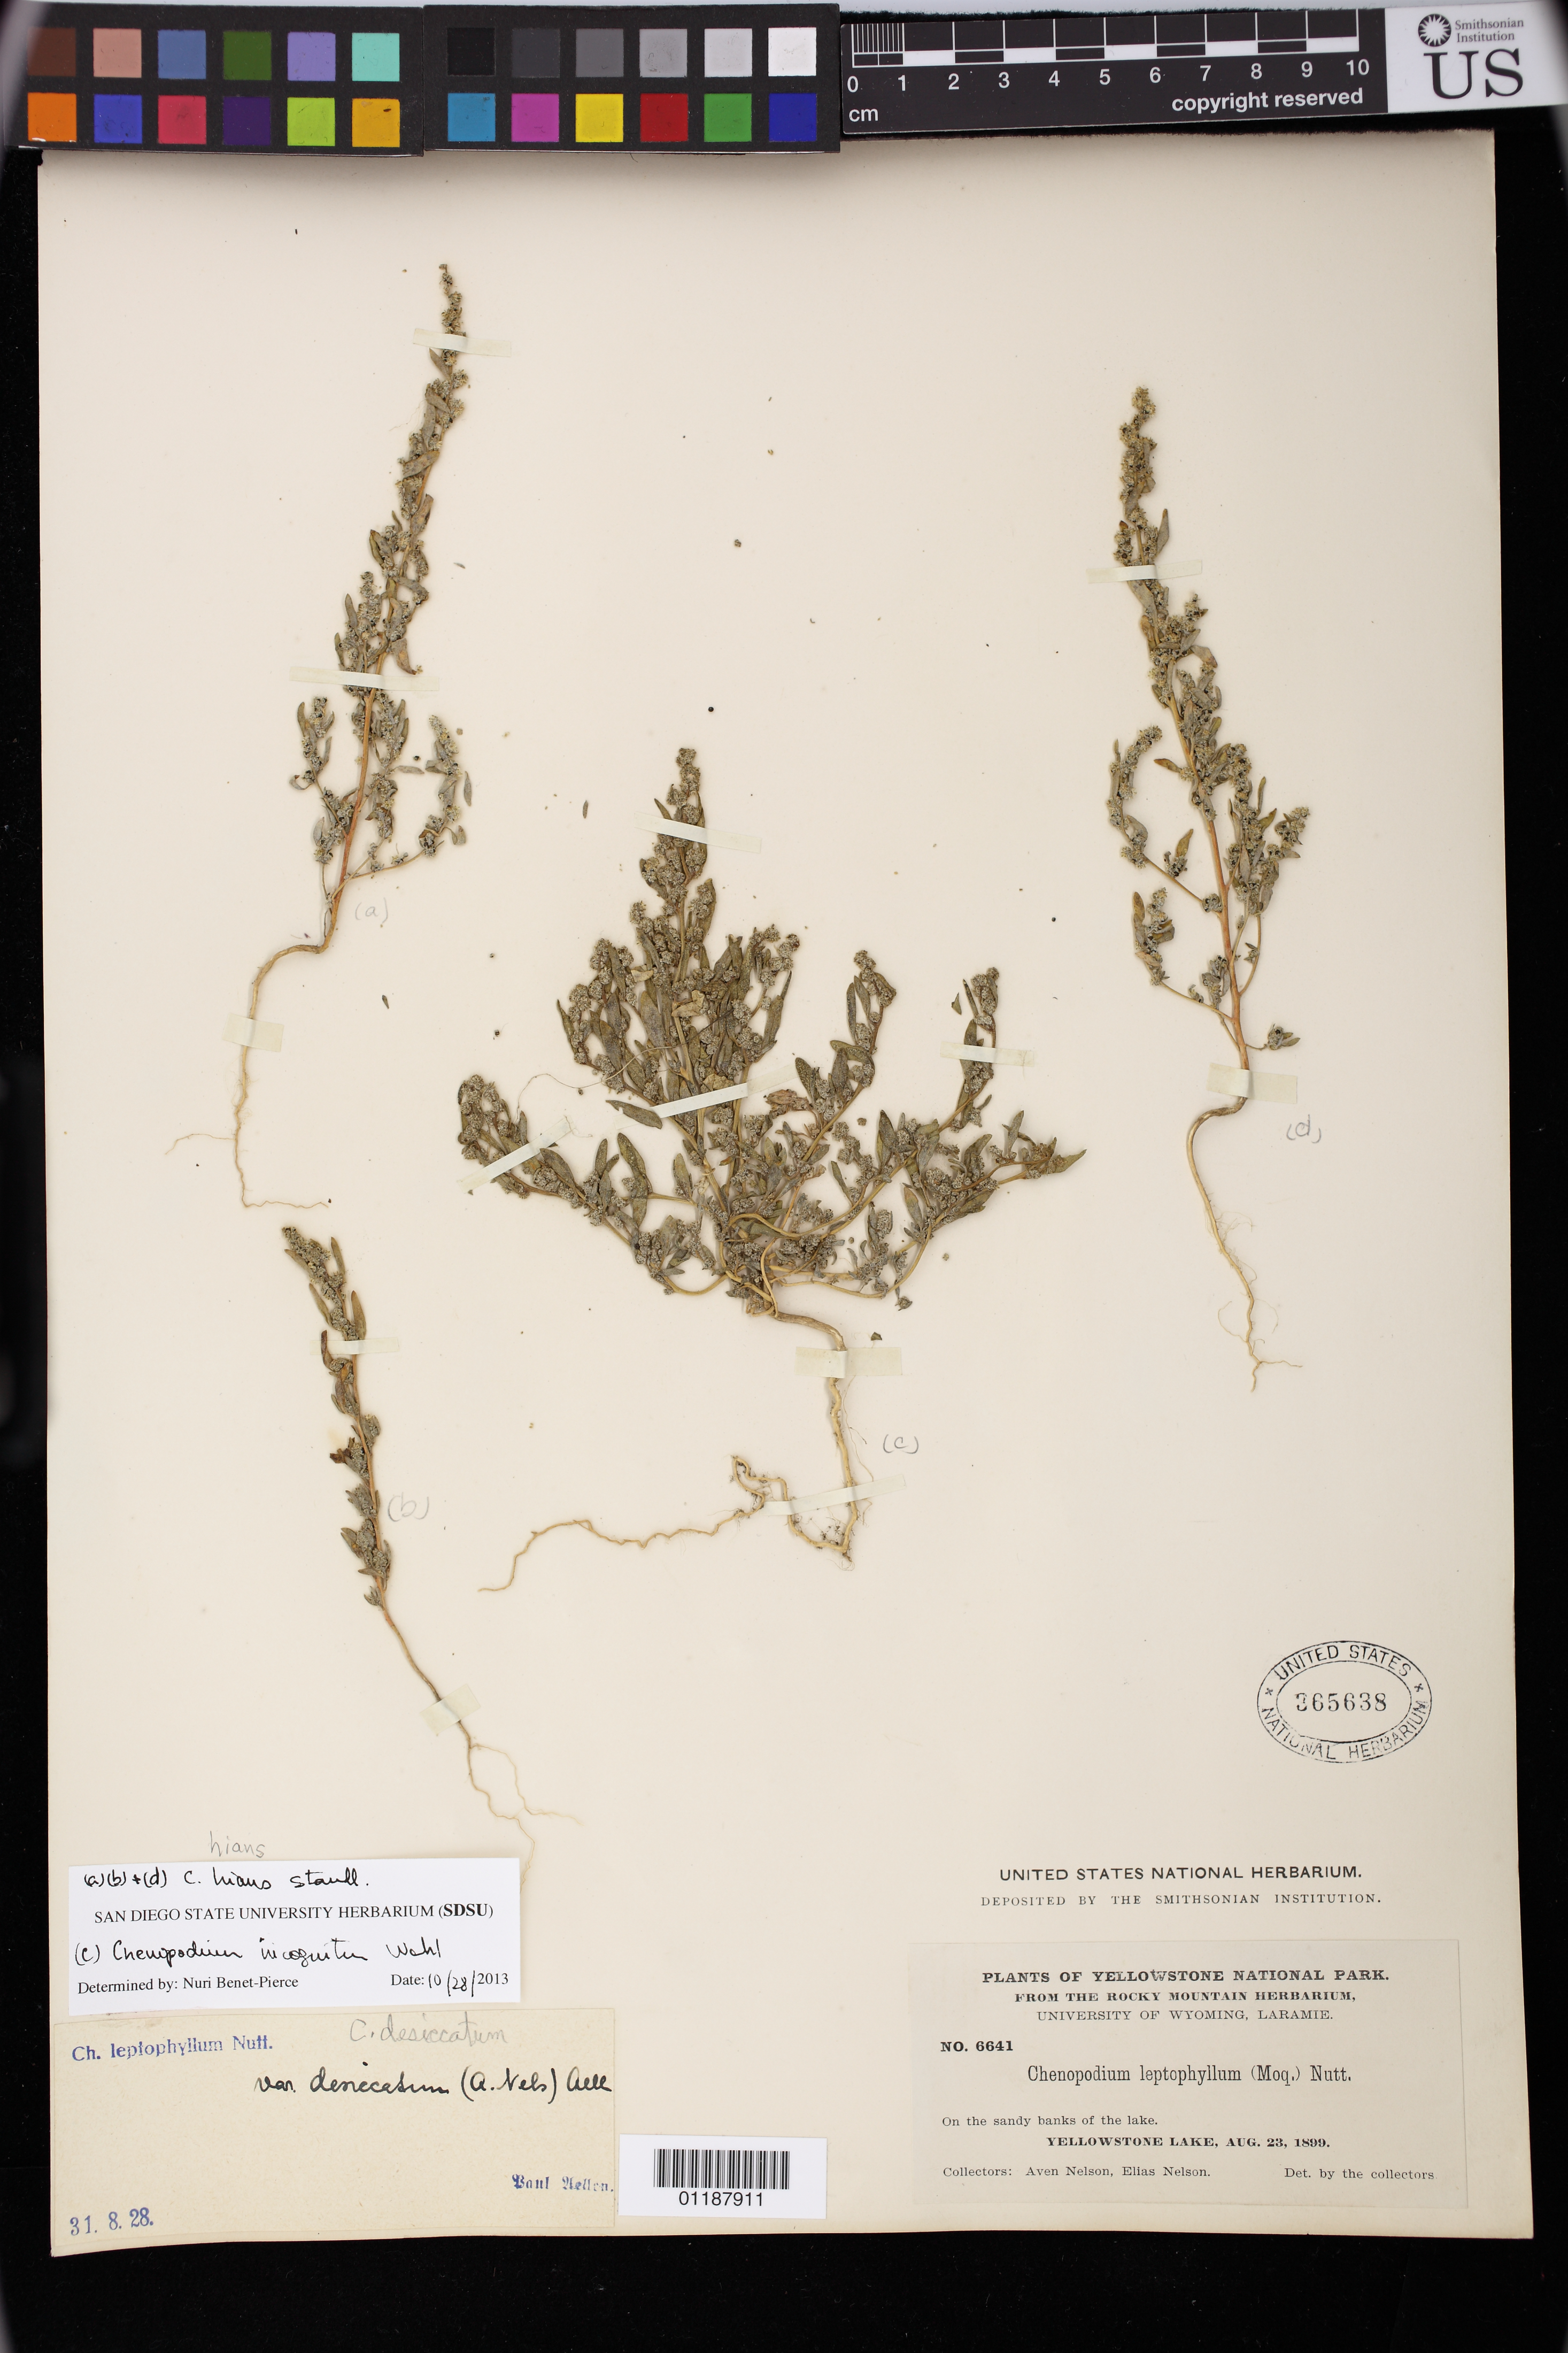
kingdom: Plantae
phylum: Tracheophyta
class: Magnoliopsida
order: Caryophyllales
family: Amaranthaceae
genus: Chenopodium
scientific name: Chenopodium incognitum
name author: Wahl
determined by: Benet-Pierce, N.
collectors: A. Nelson & E. Nelson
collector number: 6641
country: United States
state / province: Wyoming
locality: Yellowstone National Park, Yellowstone Lake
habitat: On the sandy banks of the lake.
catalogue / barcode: US 365638